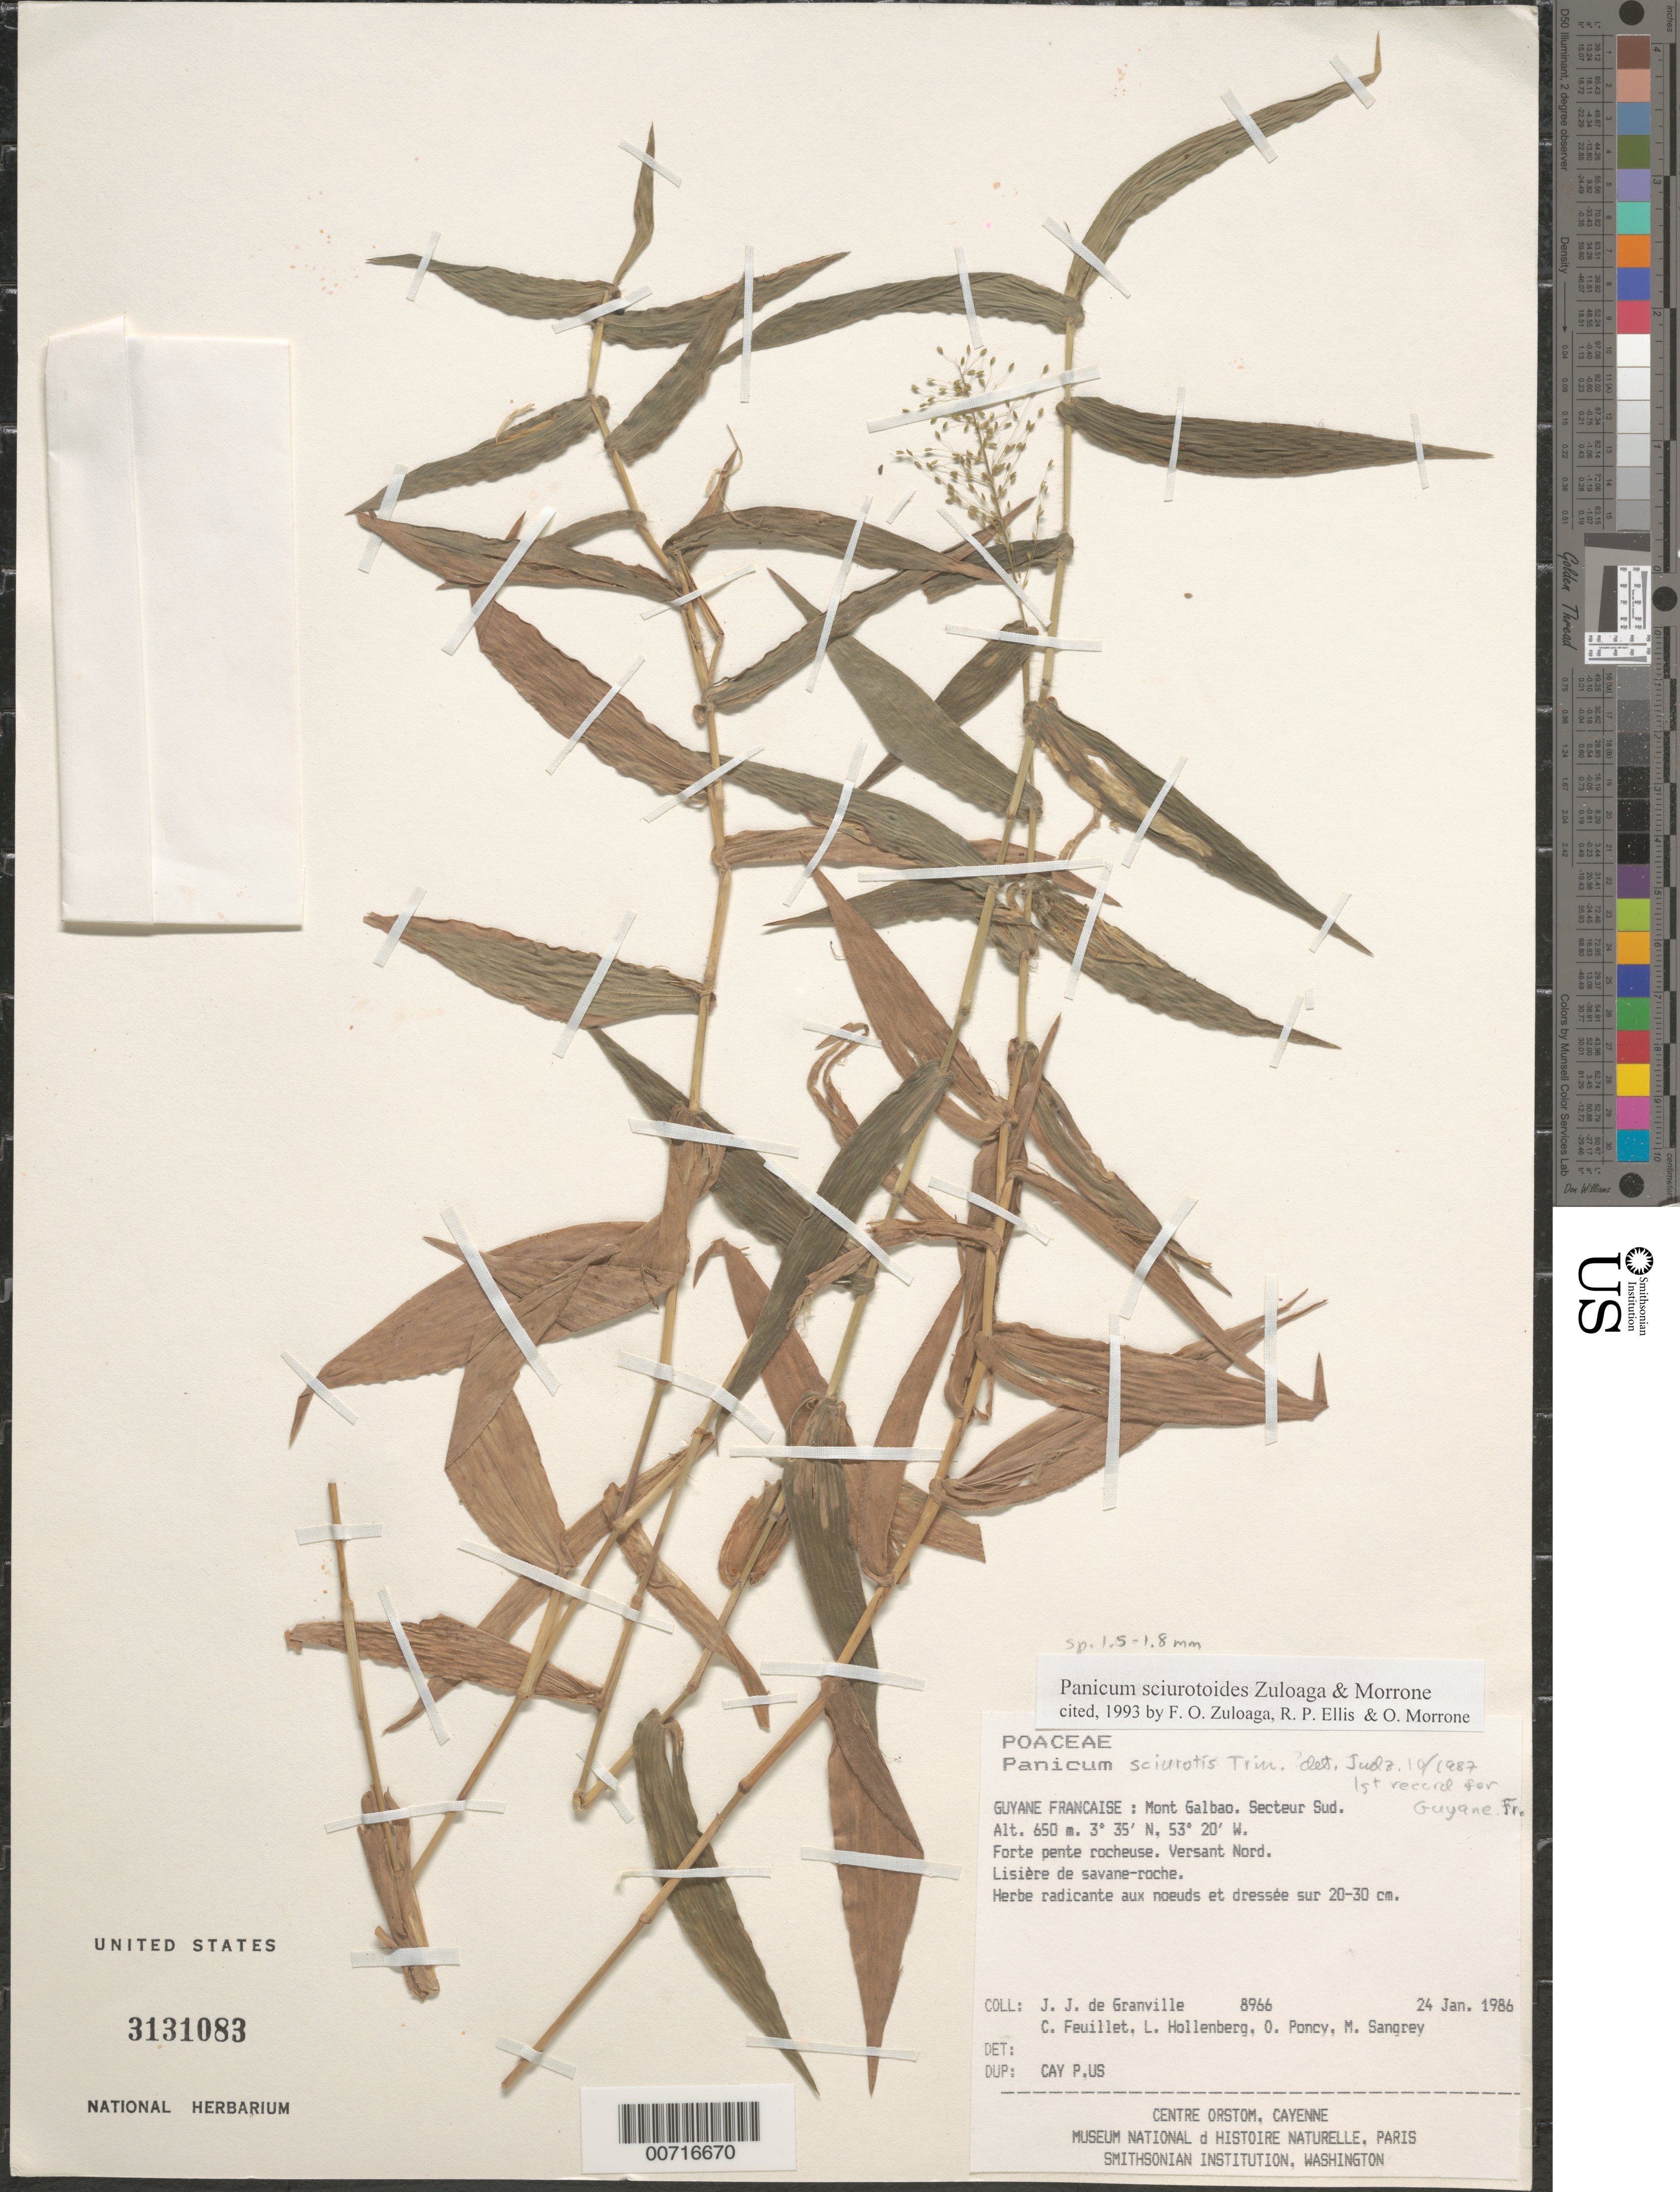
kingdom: Plantae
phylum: Tracheophyta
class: Liliopsida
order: Poales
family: Poaceae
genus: Panicum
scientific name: Panicum sciurotoides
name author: Zuloaga & Morrone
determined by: Zuloaga, F. O.; Ellis, R. P.; Morrone, O. N.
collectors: J.-J. de Granville, C. Feuillet, L. Hollenberg, O. Poncy & M. S. Sangrey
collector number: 8966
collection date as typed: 24-Jan-86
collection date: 1986-01-24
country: French Guiana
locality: Mont Galbao. Secteur Sud. Versant Nord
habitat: Lisière de savane-roche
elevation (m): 650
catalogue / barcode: US 3131083